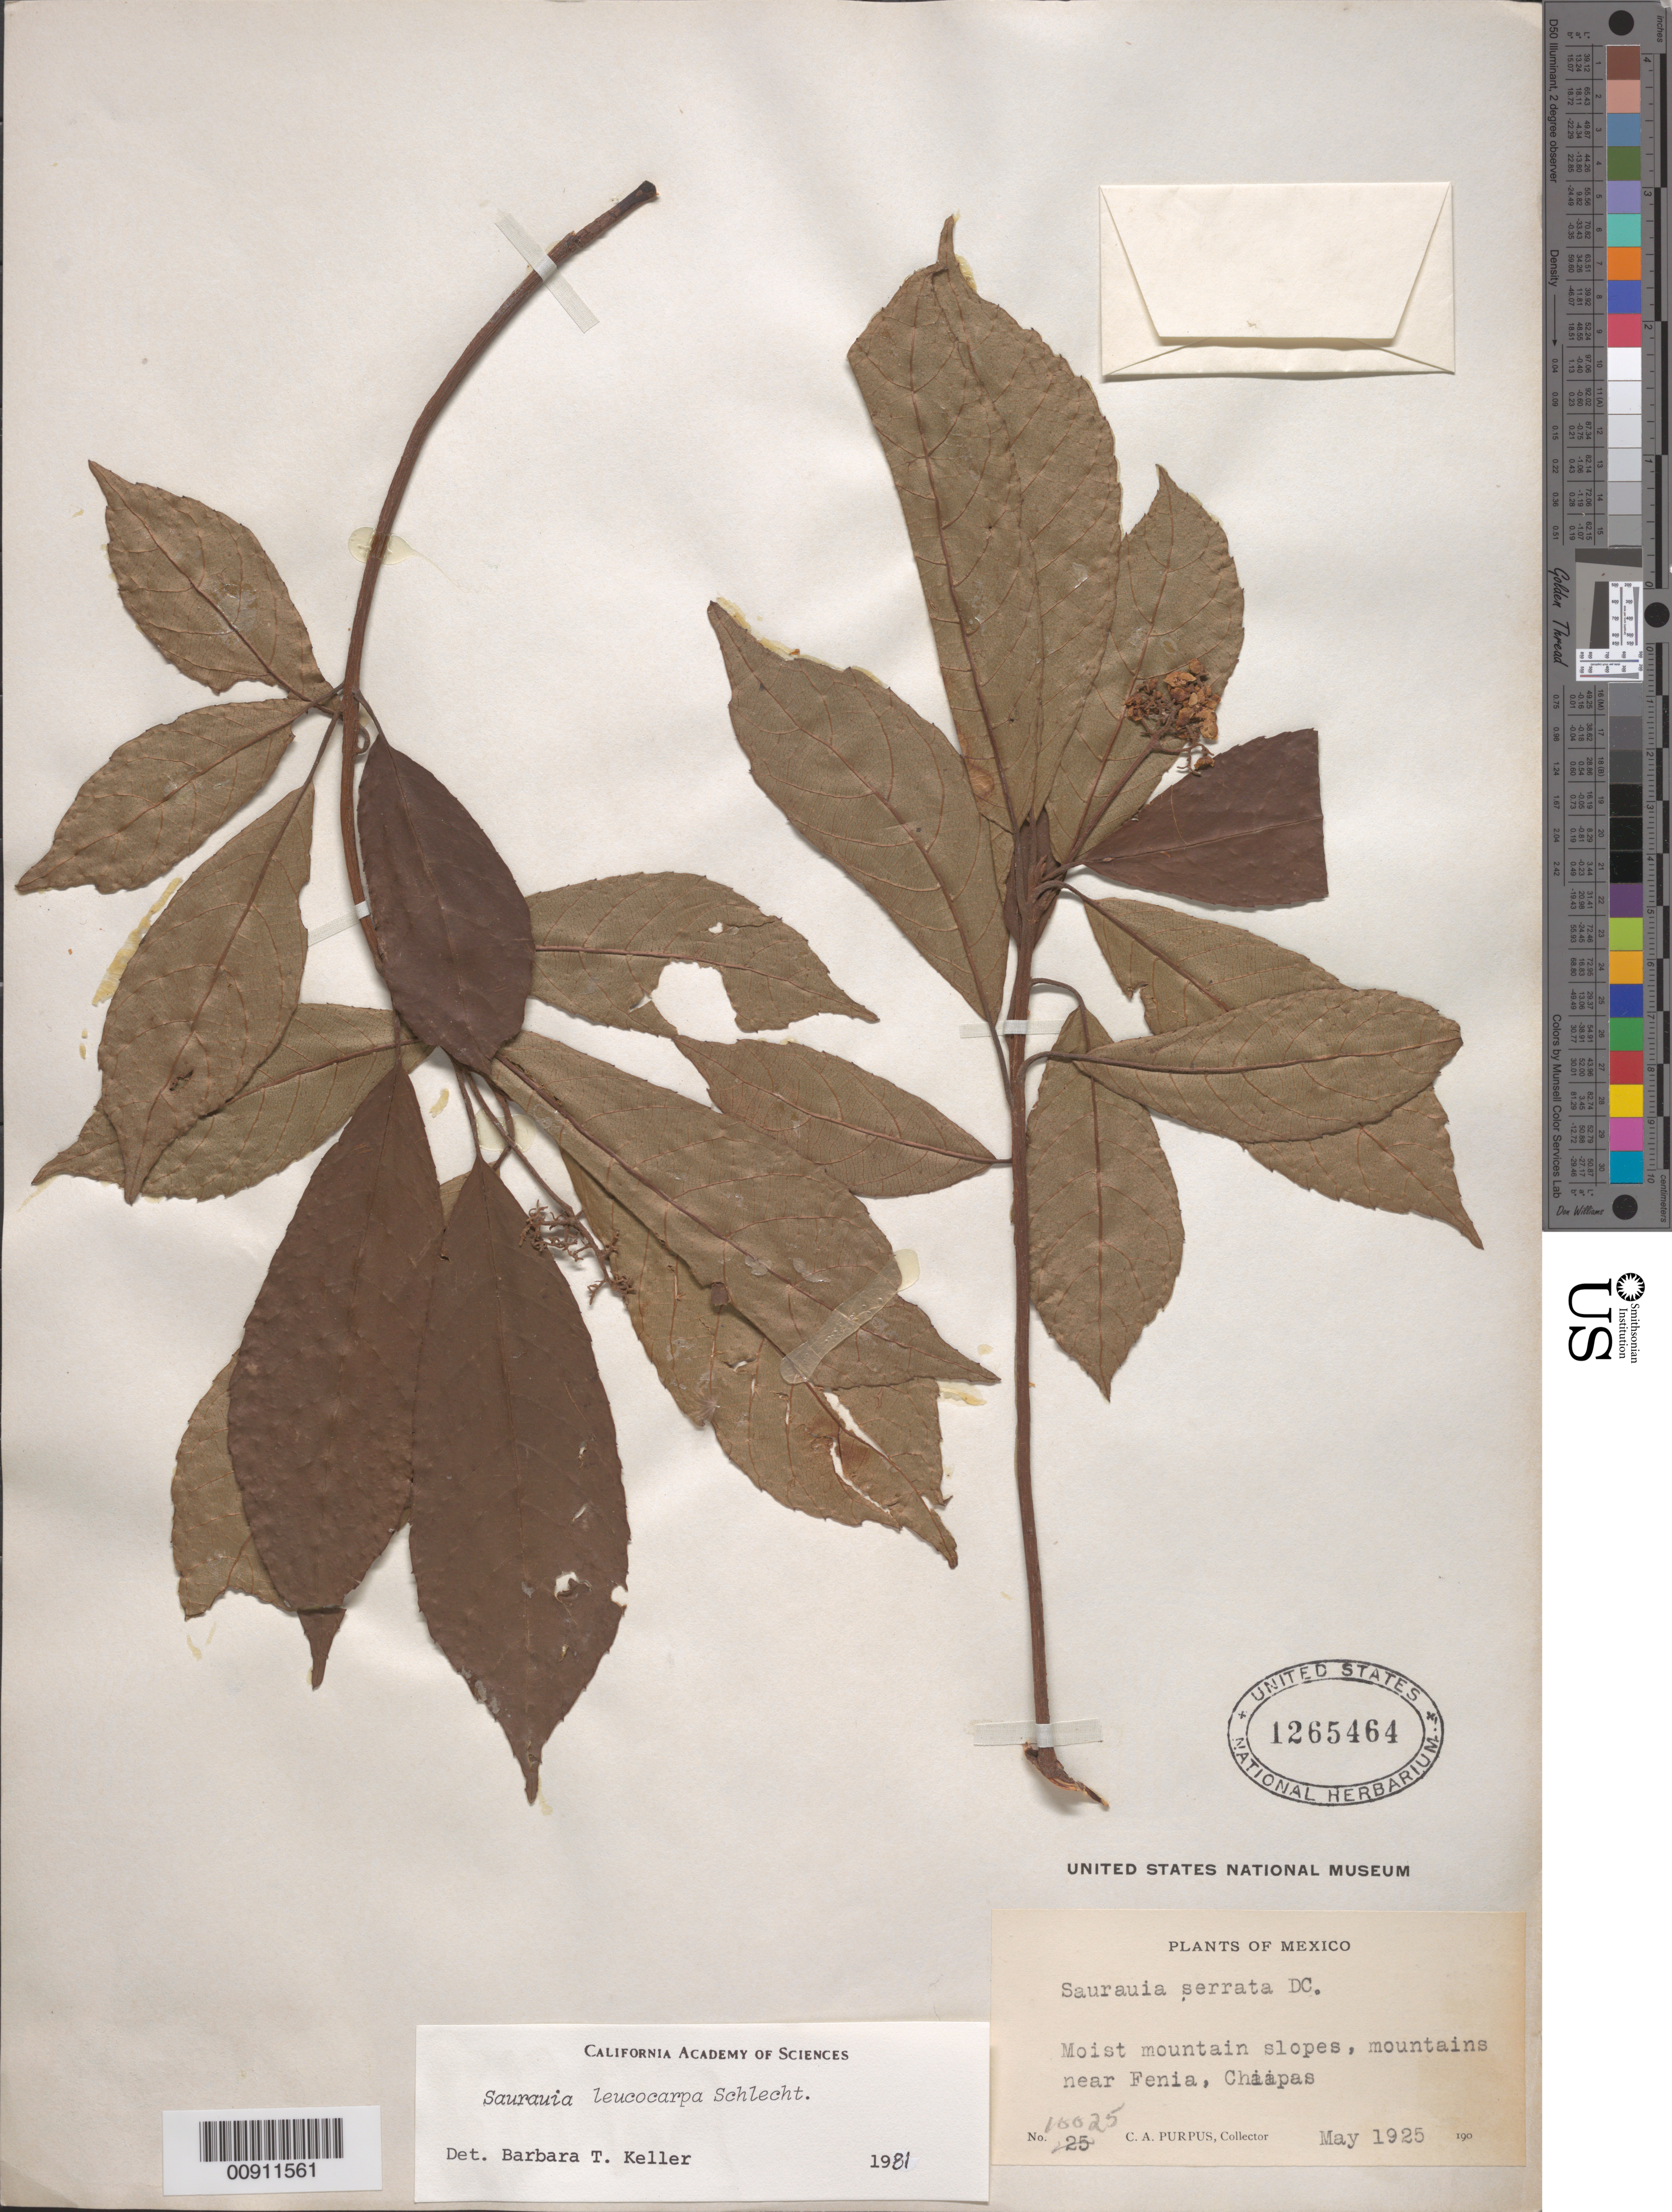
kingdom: Plantae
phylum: Tracheophyta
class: Magnoliopsida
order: Ericales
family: Actinidiaceae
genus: Saurauia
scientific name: Saurauia leucocarpa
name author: Schltdl.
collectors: C. A. Purpus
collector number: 10025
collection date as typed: May 1925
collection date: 1925-05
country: Mexico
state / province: Chiapas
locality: Mountains near Fenia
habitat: Moist mountain slopes.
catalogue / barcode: US 1265464